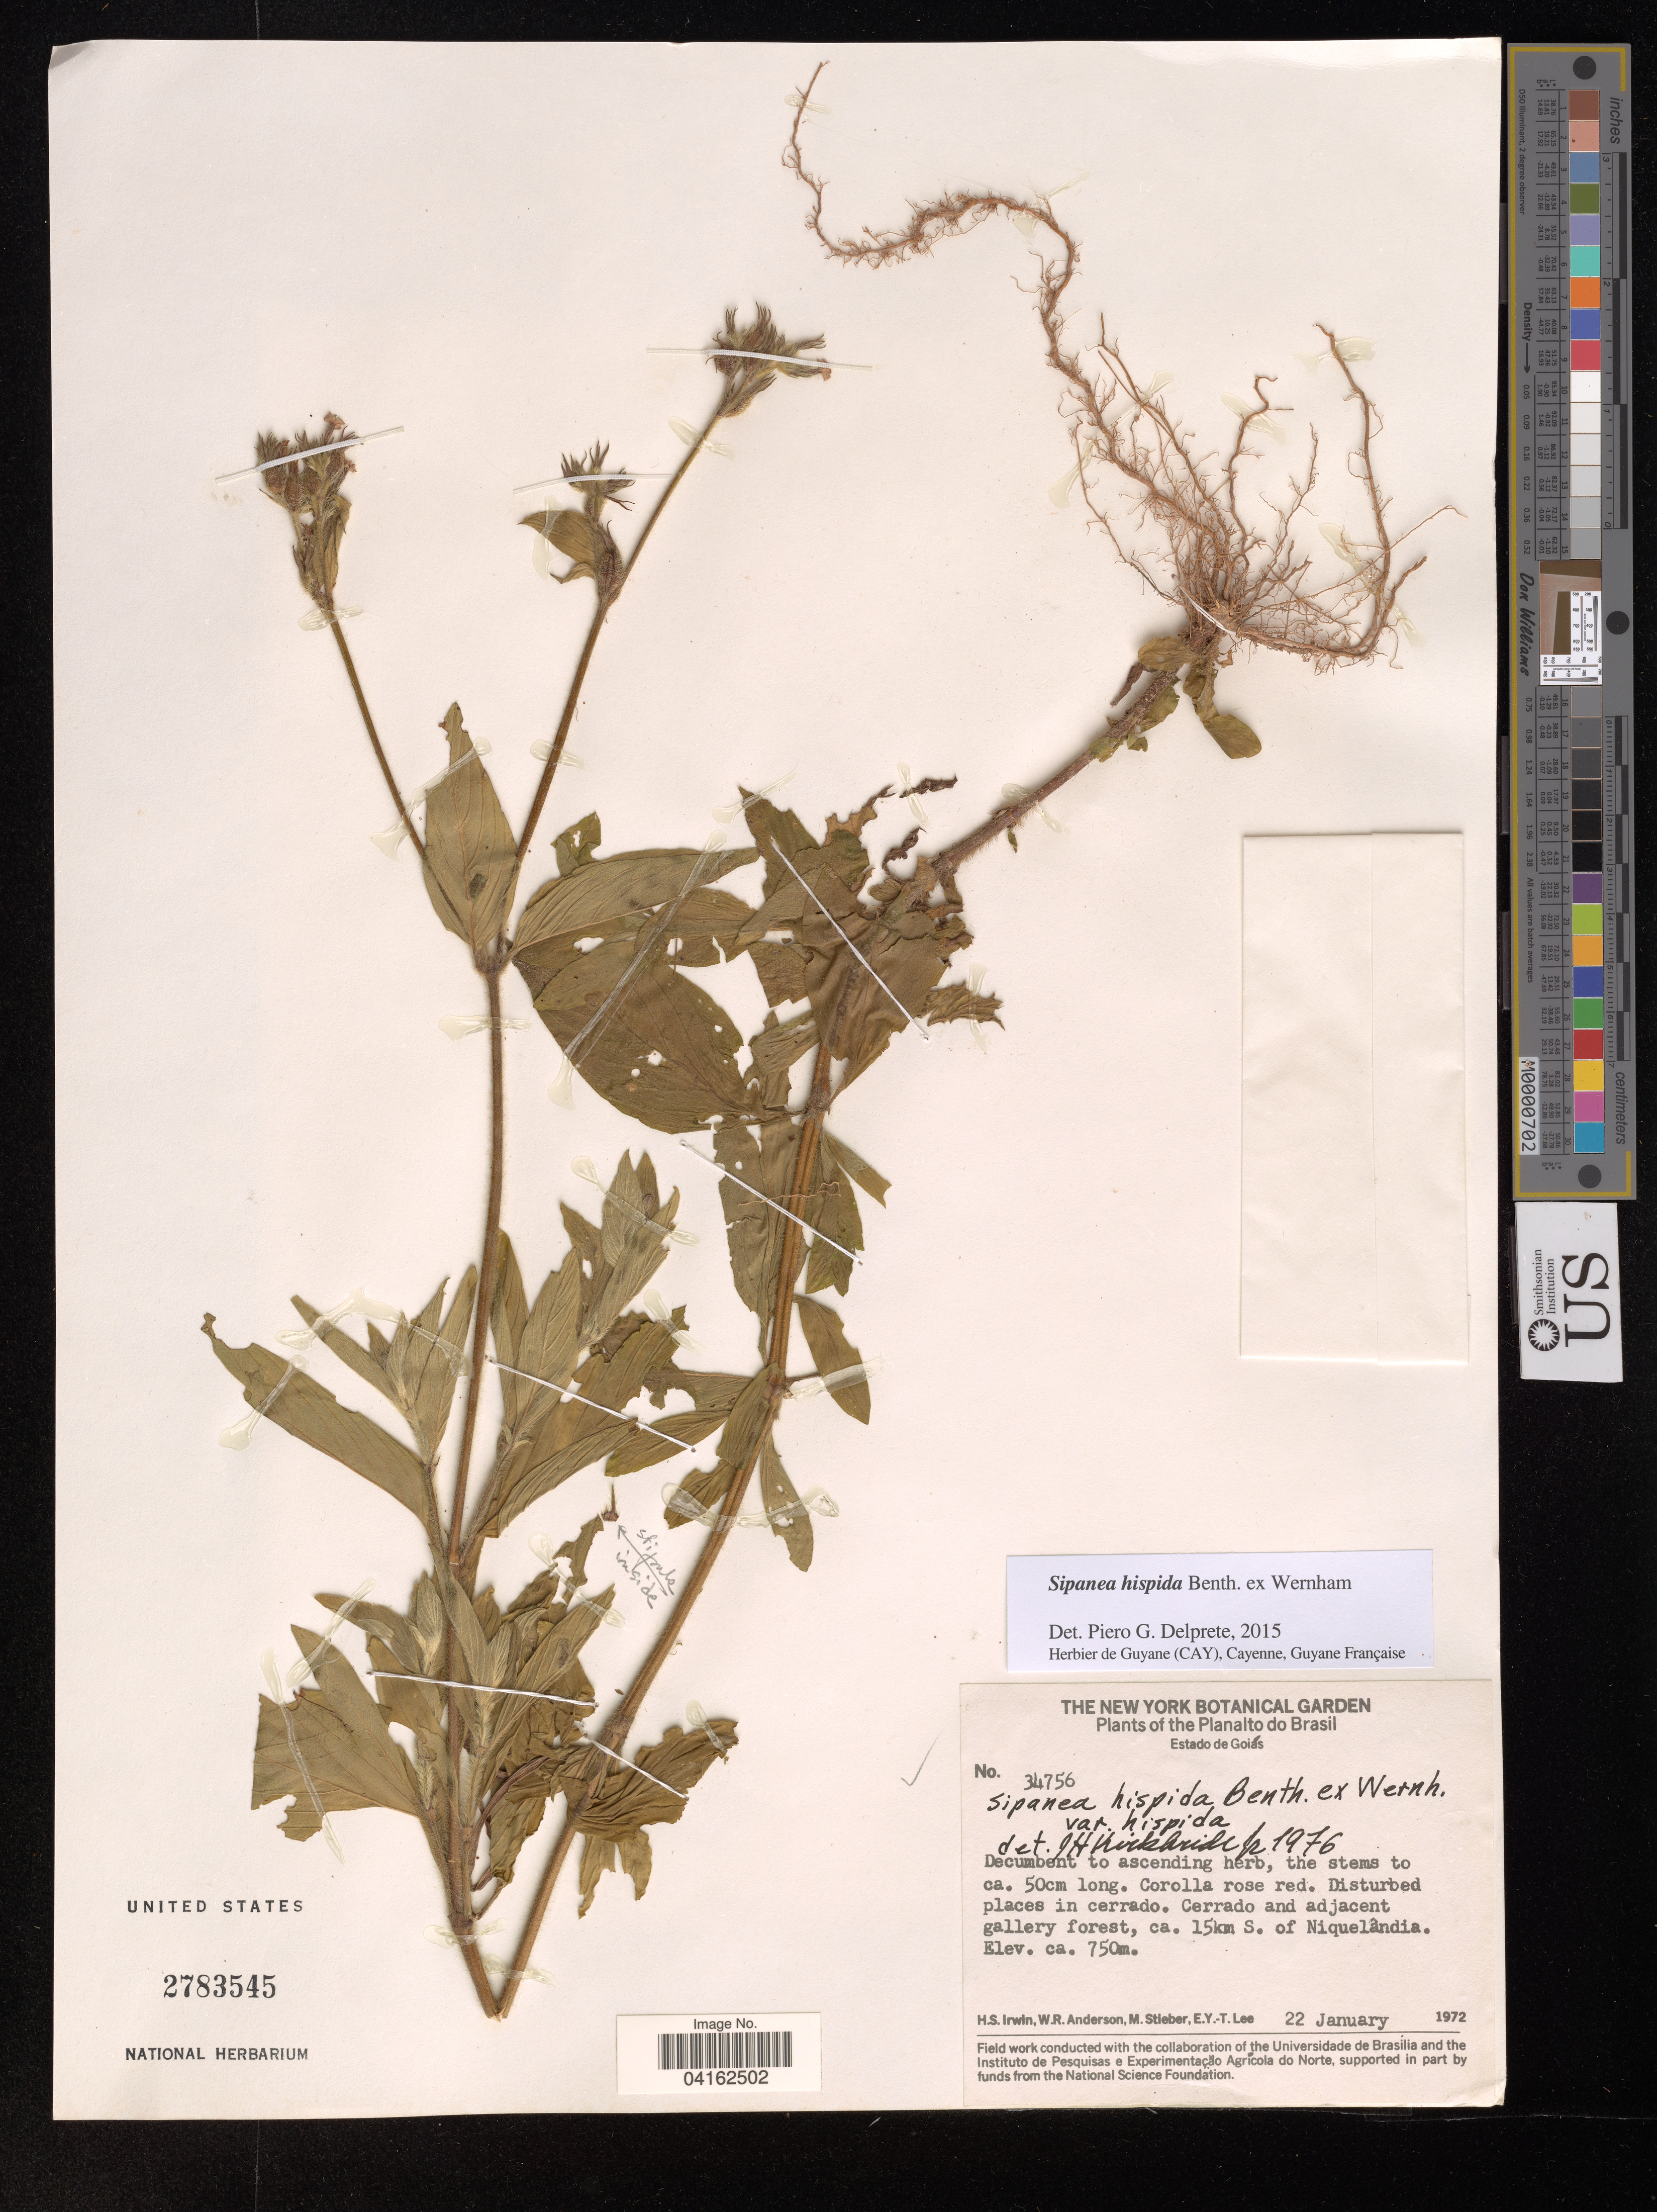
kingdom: Plantae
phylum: Tracheophyta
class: Magnoliopsida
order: Gentianales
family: Rubiaceae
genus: Sipanea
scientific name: Sipanea hispida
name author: Benth. ex Wernham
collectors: H. Irwin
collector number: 34756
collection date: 1972-01-22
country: Brazil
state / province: Goiás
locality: Planalto do brasil. Cerrado and adjacent gallery forest, ca. 15 km S. of Niquelândia.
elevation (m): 750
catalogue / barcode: US 2783545